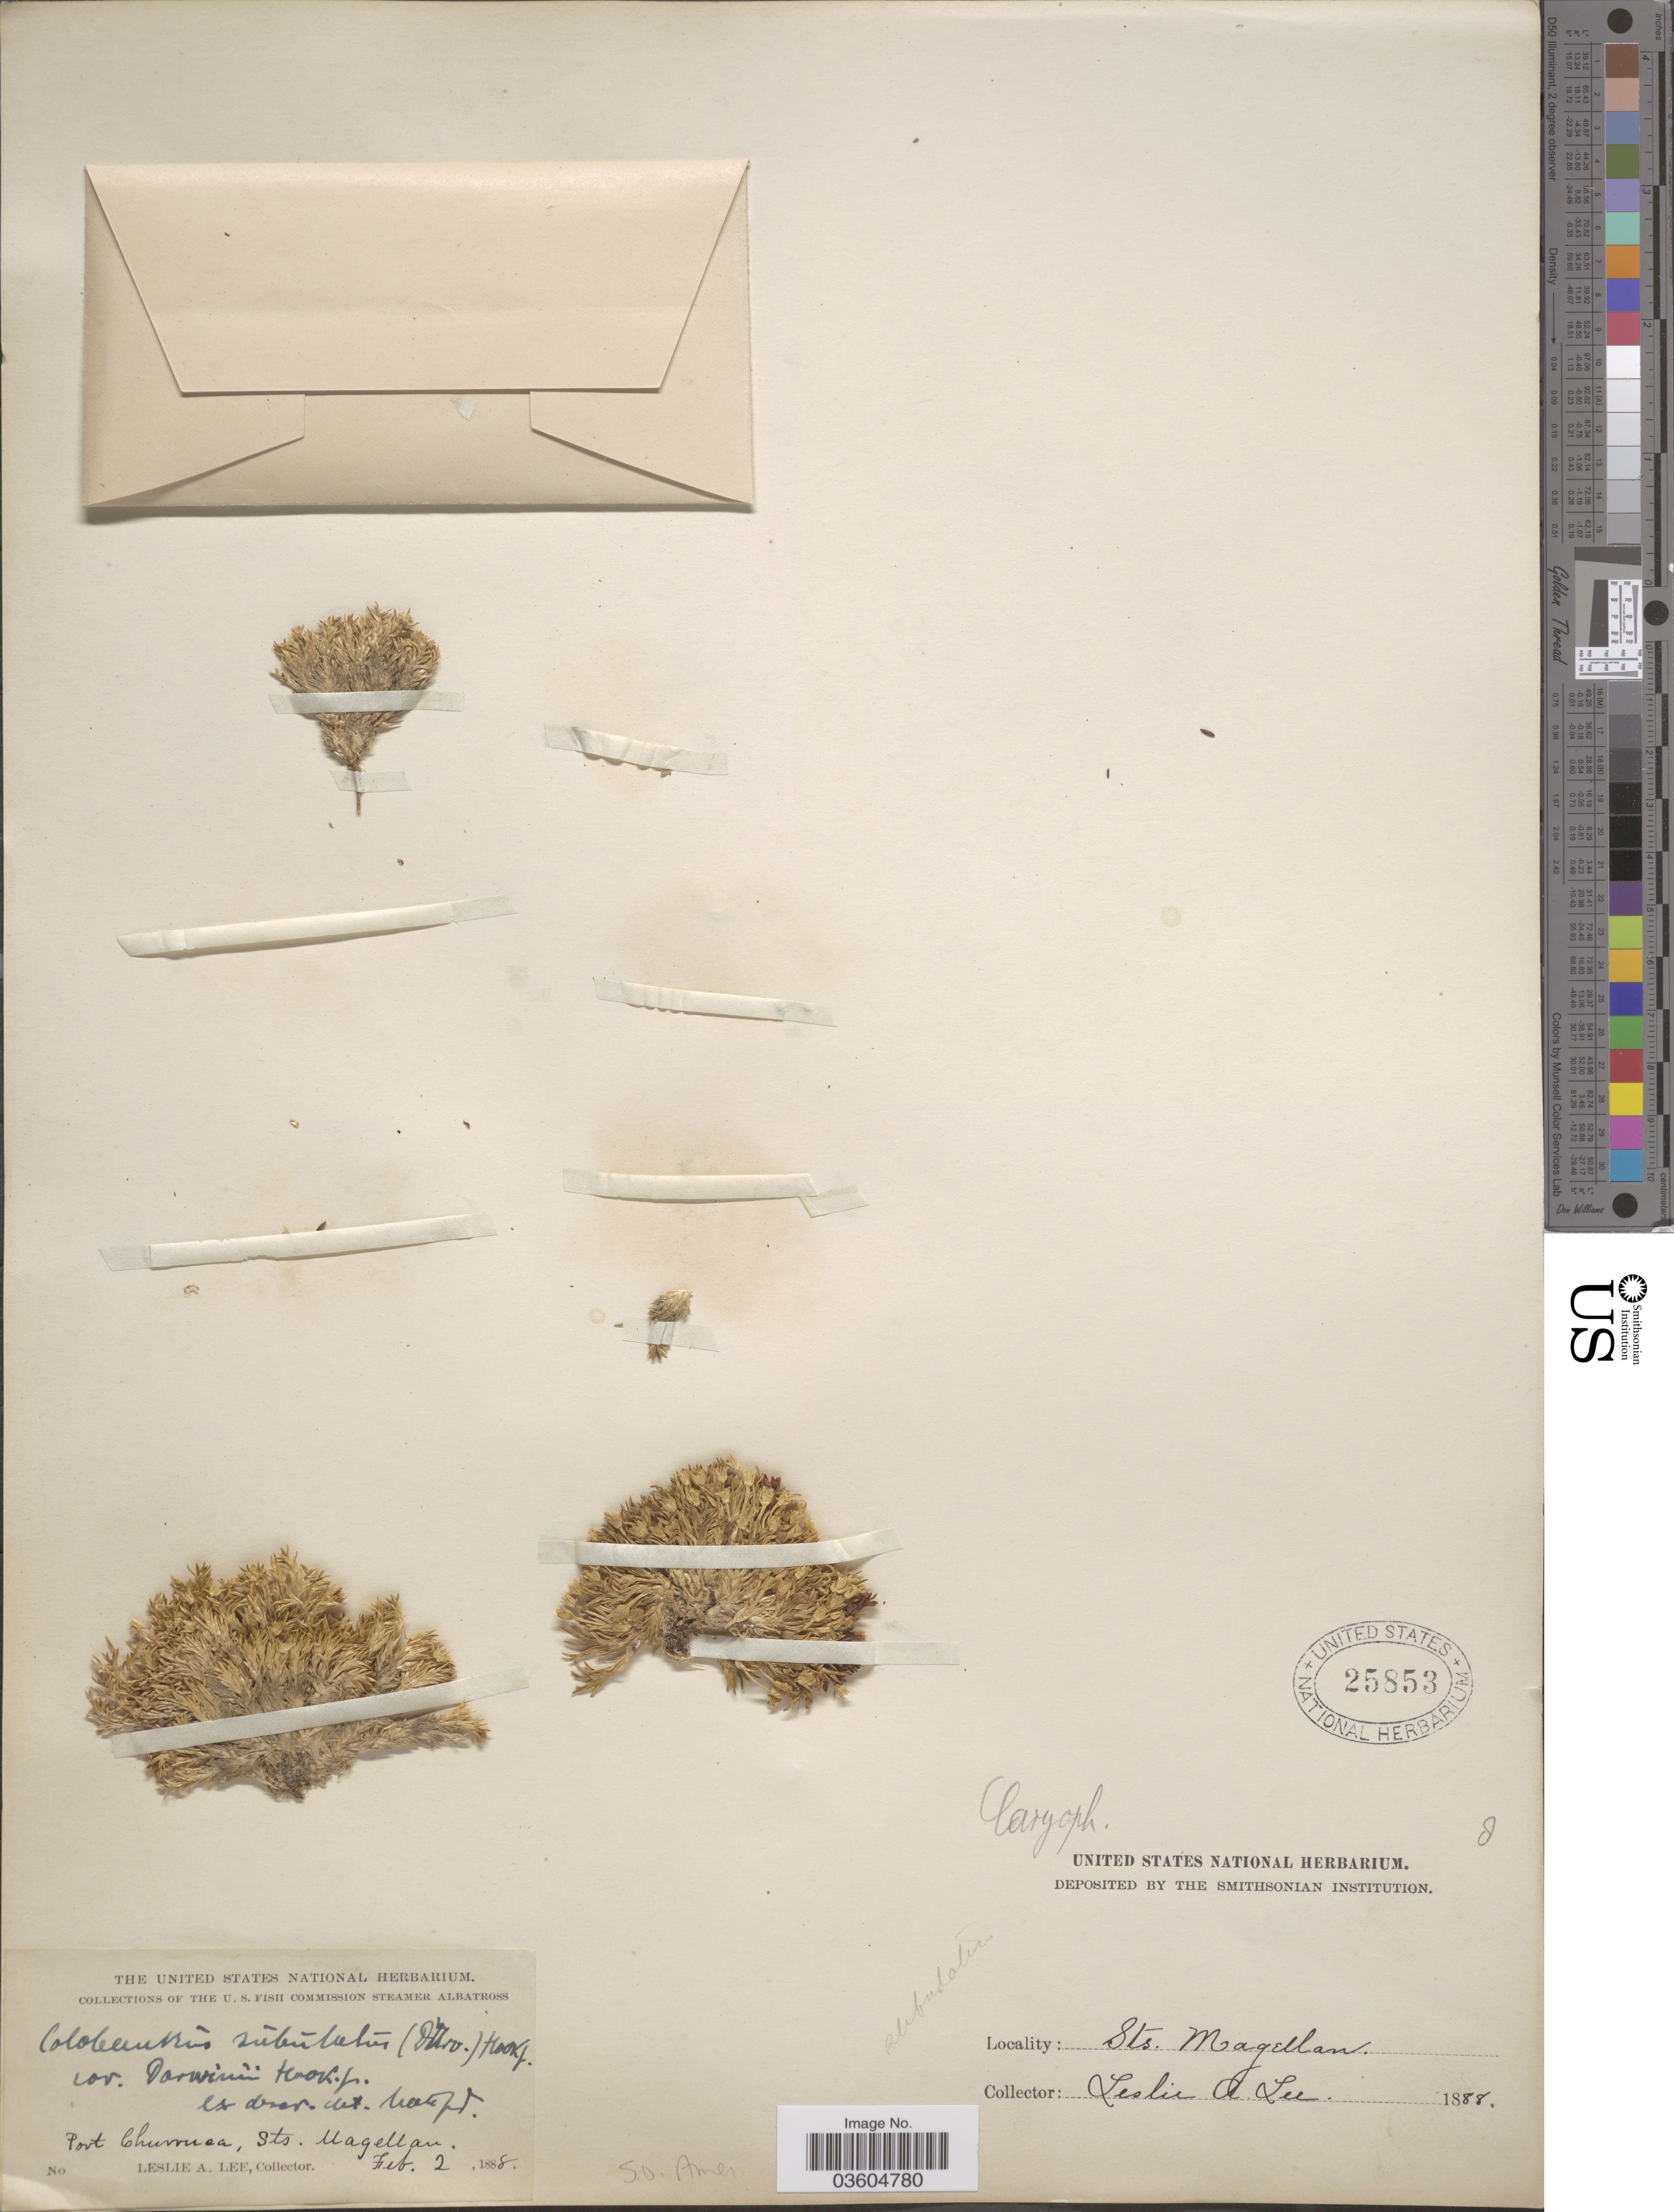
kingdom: Plantae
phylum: Tracheophyta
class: Magnoliopsida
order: Caryophyllales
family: Caryophyllaceae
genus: Colobanthus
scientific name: Colobanthus subulatus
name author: (d'Urv.) Hook. f.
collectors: L. Lee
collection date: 1888-02-02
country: Chile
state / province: Magallanes y de la Antártica Chilena (XII)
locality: Port Churruca, Sts. Magellan.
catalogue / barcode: US 25853